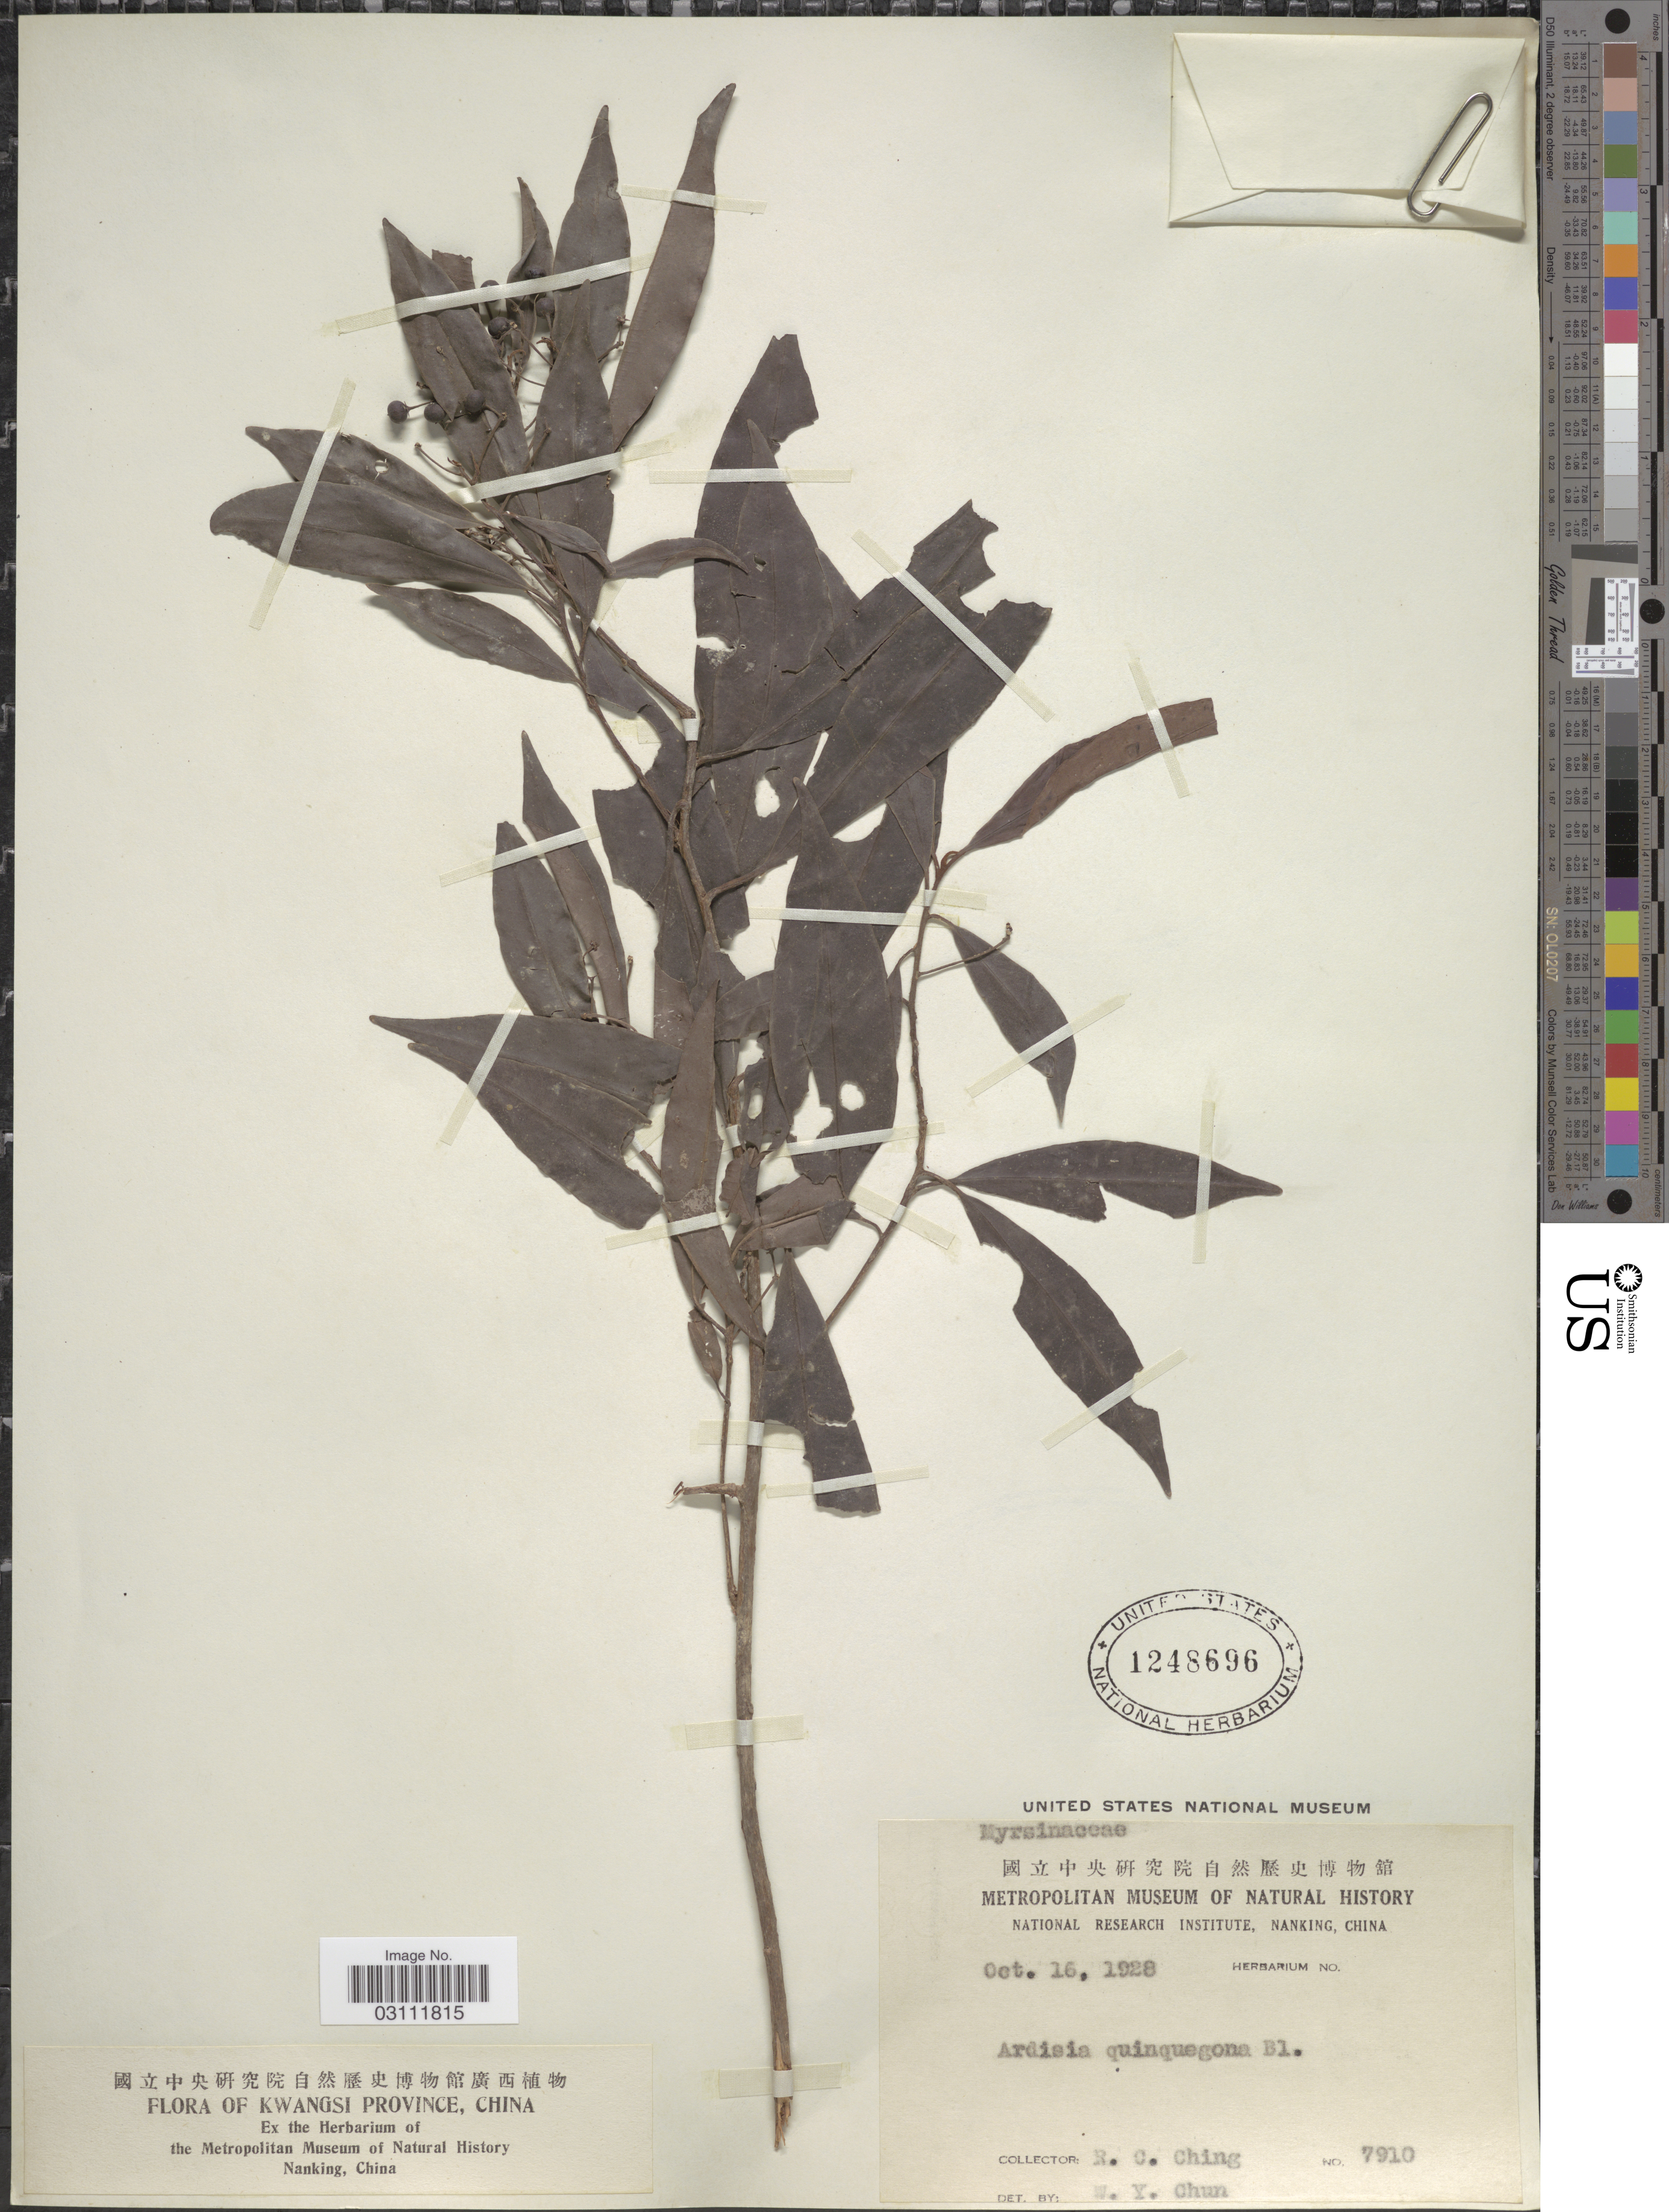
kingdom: Plantae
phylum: Tracheophyta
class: Magnoliopsida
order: Ericales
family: Primulaceae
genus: Ardisia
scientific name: Ardisia quinquegona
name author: Blume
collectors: R. C. Ching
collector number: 7910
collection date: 1928-10-16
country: China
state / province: Guangxi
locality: Kwangsi Province.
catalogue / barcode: US 1248696